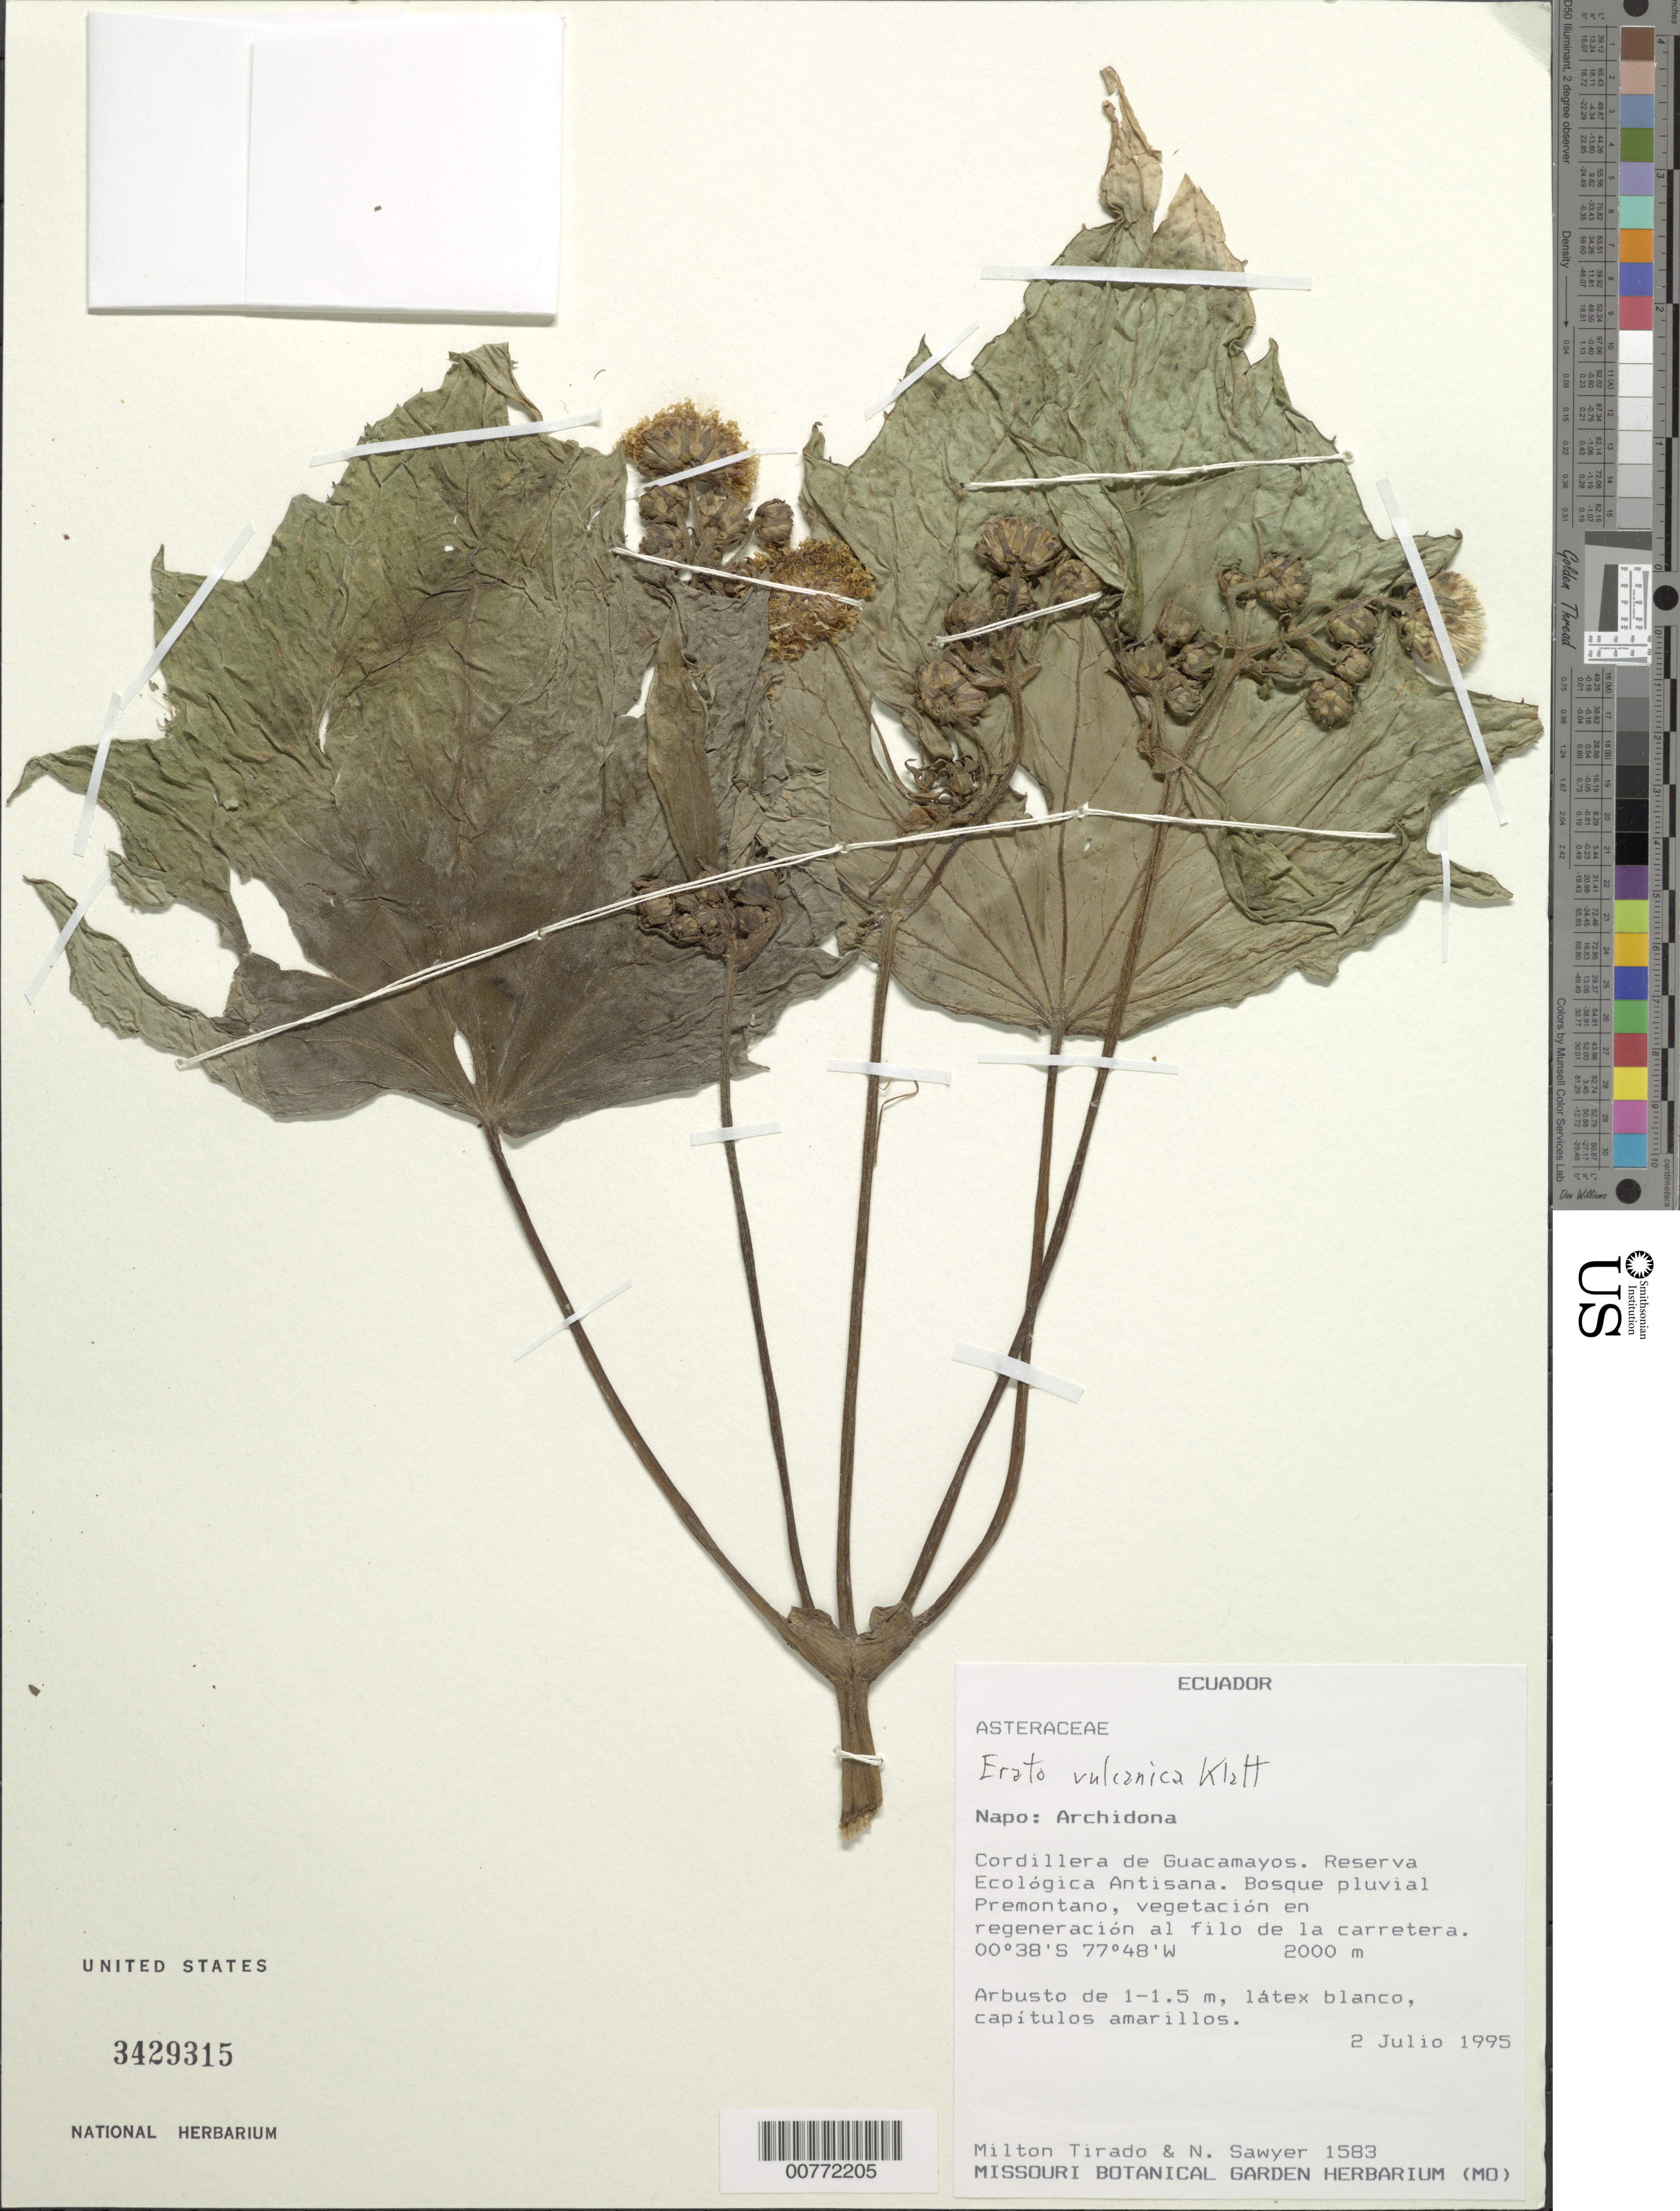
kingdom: Plantae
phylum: Tracheophyta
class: Magnoliopsida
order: Asterales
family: Asteraceae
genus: Erato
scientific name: Erato vulcanica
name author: (Klatt) H. Rob.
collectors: M. Tirado & N. W. Sawyer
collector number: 1583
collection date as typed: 2 July 1995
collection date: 1995-07-02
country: Ecuador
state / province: Napo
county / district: Archidona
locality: Cordillera de GuacaMayos; Reserva Ecológica Antisana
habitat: Bosque pluvial premontano, vegetación en regeneración al filo de la carretera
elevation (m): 2000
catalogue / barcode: US 3429315